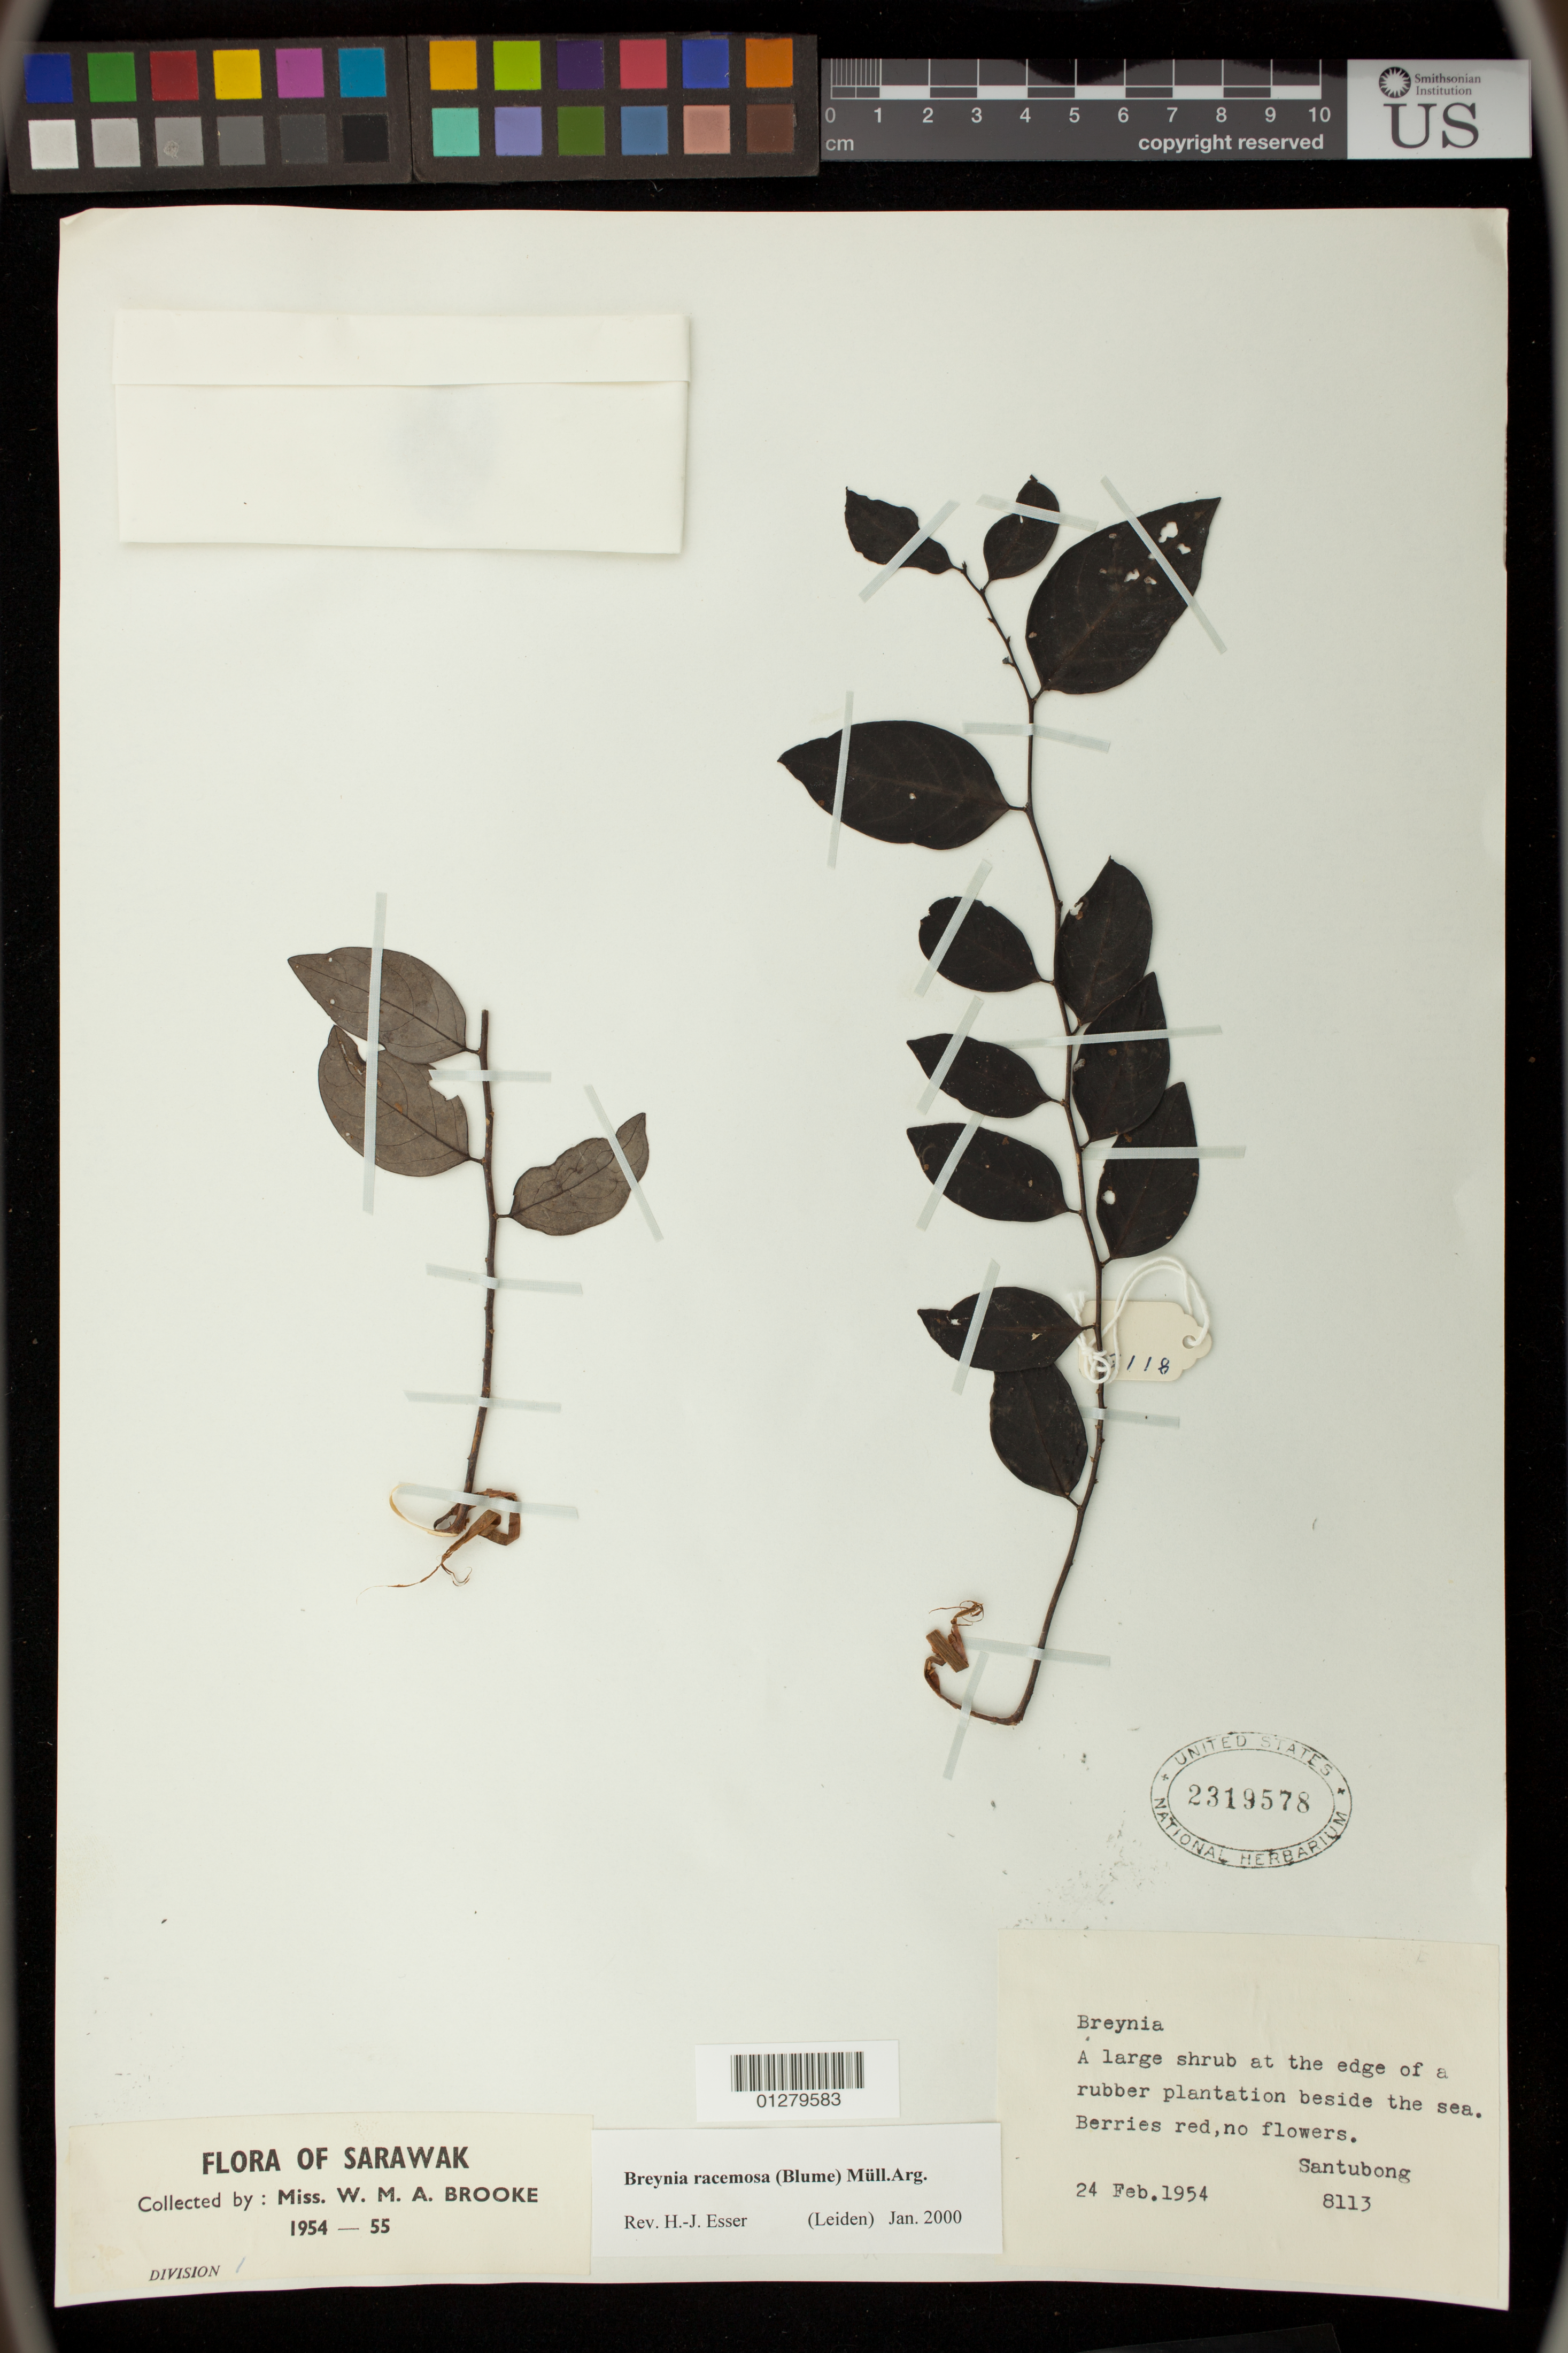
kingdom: Plantae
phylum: Tracheophyta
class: Magnoliopsida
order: Malpighiales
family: Phyllanthaceae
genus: Phyllanthus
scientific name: Phyllanthus reclinatus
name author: Roxb.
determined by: Wagner, W. L., (BOT), Smithsonian Institution - National Museum of Natural History (UNITED STATES)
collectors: W. Brooke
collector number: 8113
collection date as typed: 24 Feb 1954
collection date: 1954-02-24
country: Malaysia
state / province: Sarawak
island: Borneo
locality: Santubong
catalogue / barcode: US 2319578